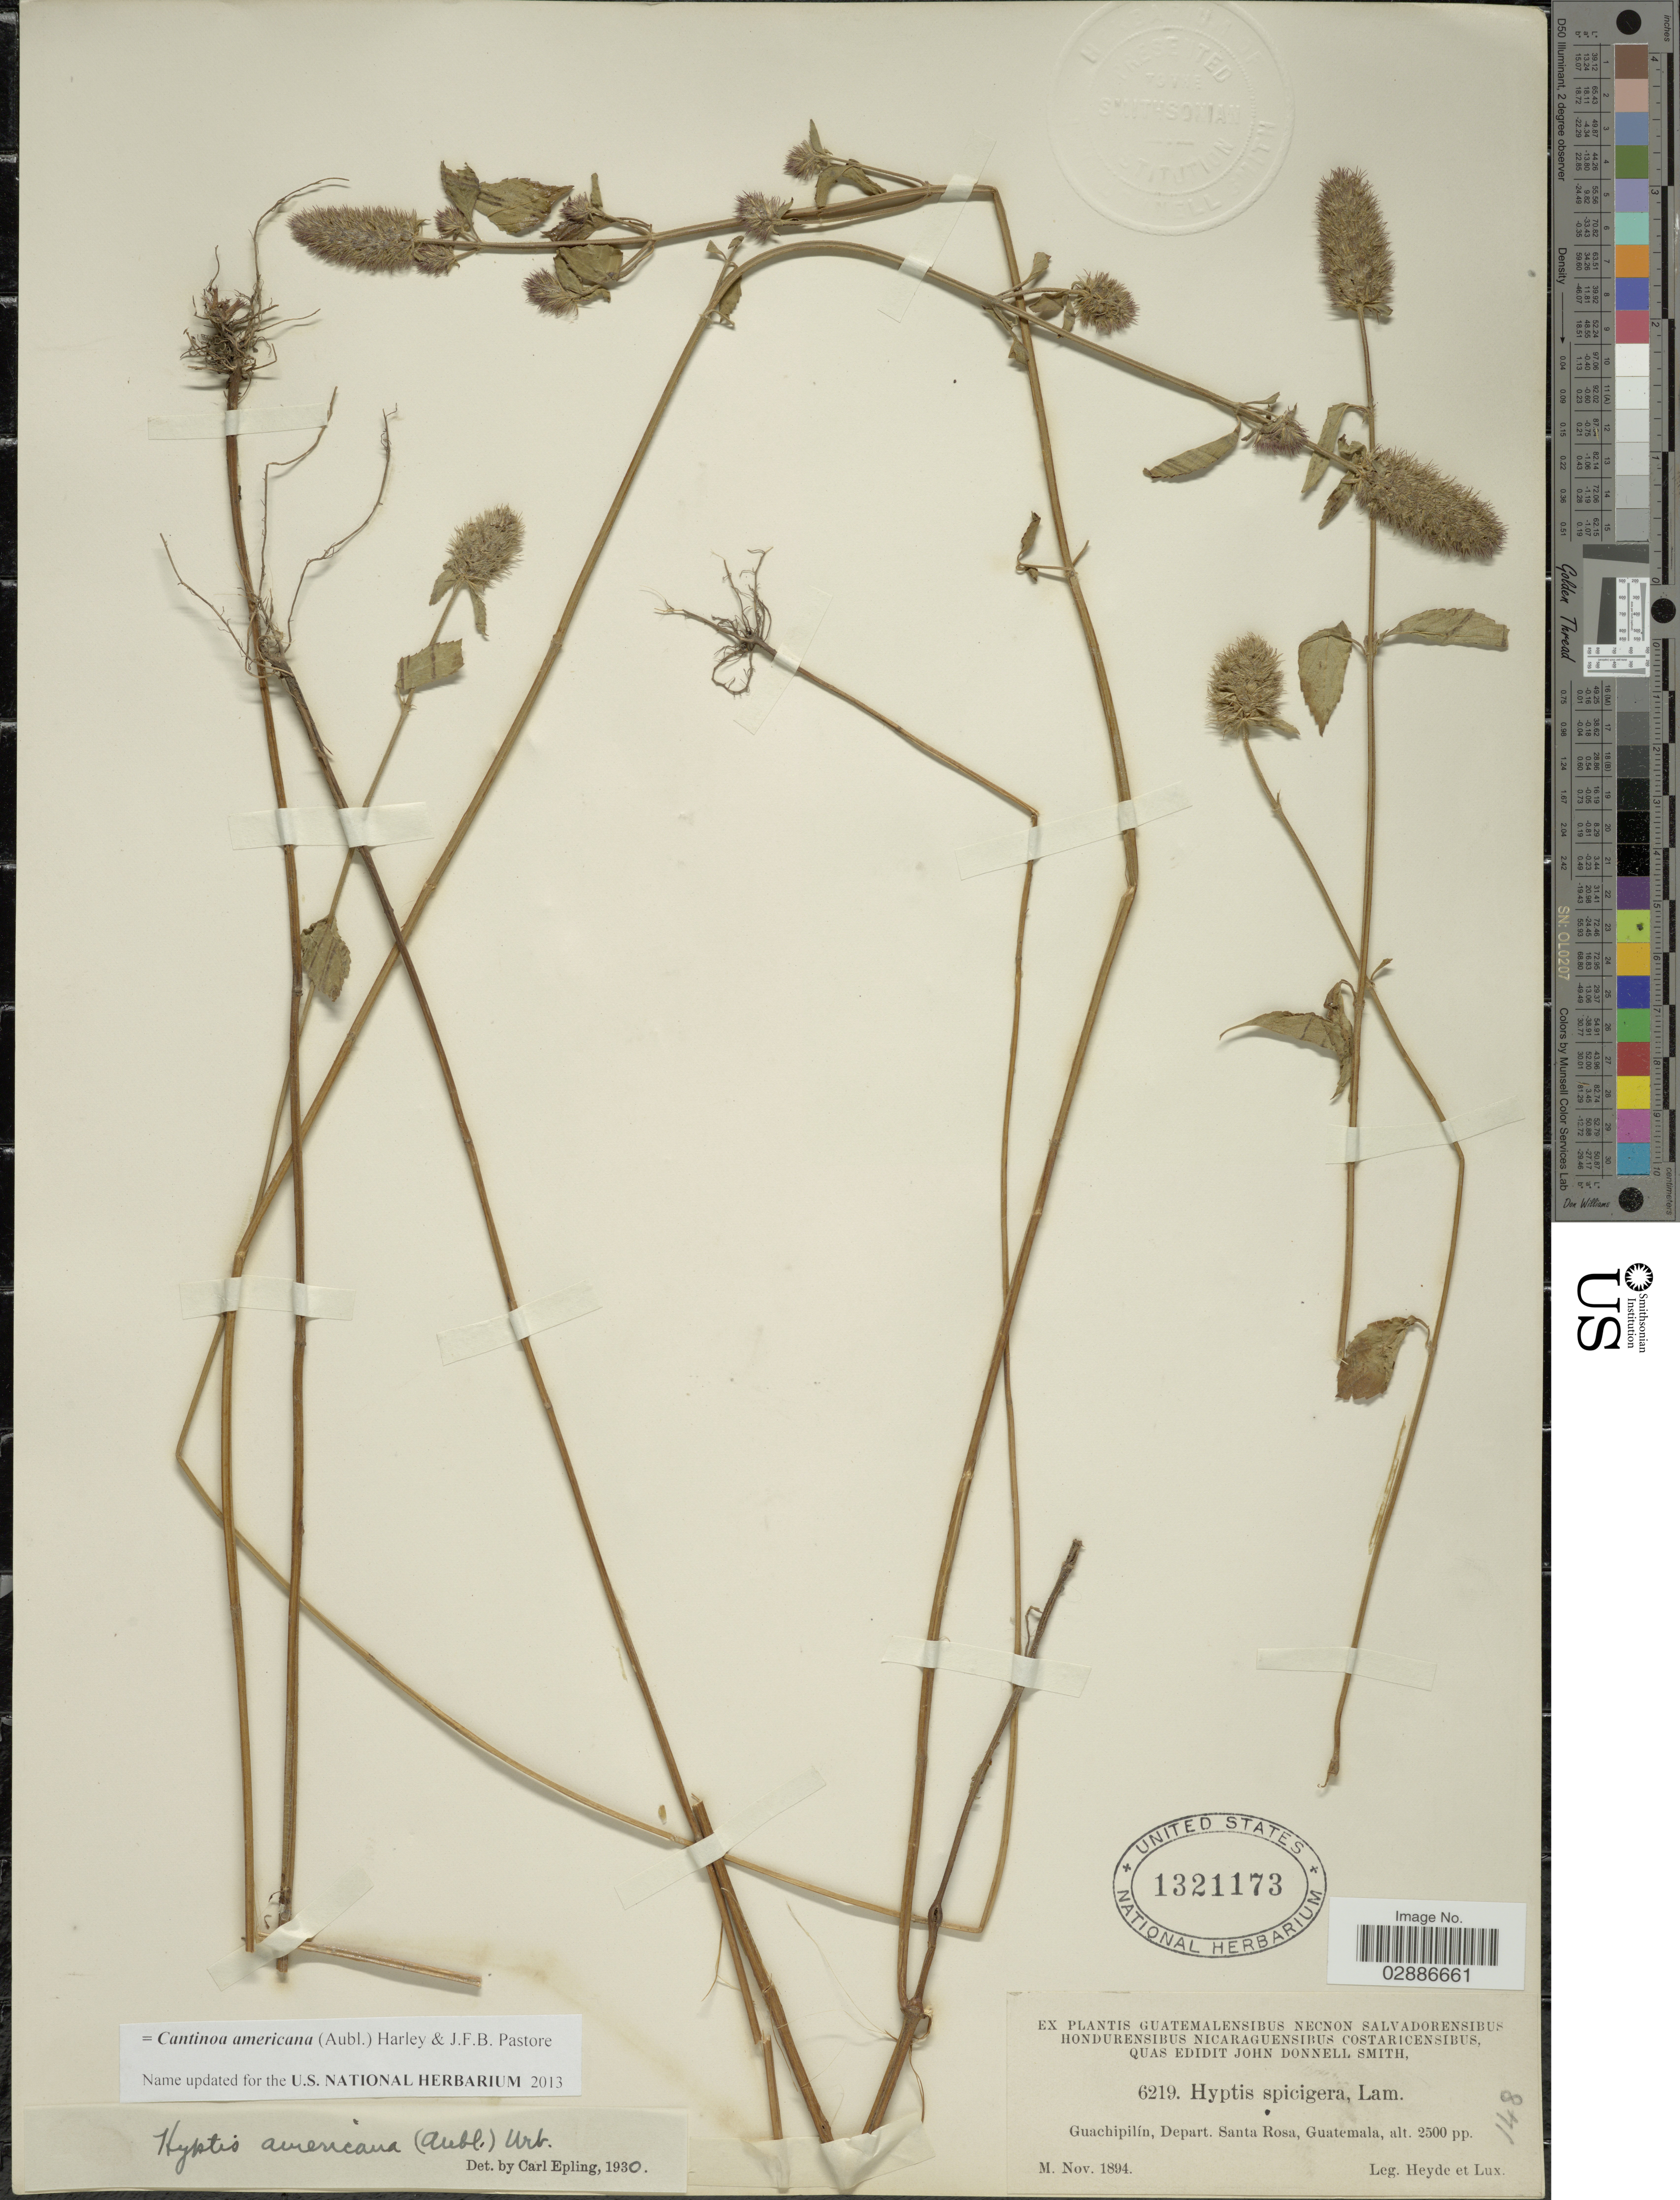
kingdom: Plantae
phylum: Tracheophyta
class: Magnoliopsida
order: Lamiales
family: Lamiaceae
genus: Cantinoa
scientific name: Cantinoa americana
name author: (Aubl.) Harley & J.F.B. Pastore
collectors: Heyde & Lux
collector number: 6219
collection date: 1894-11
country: Guatemala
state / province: Santa Rosa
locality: Guachipilín, Depart. Santa Rosa.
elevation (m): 762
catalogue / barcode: US 1321173